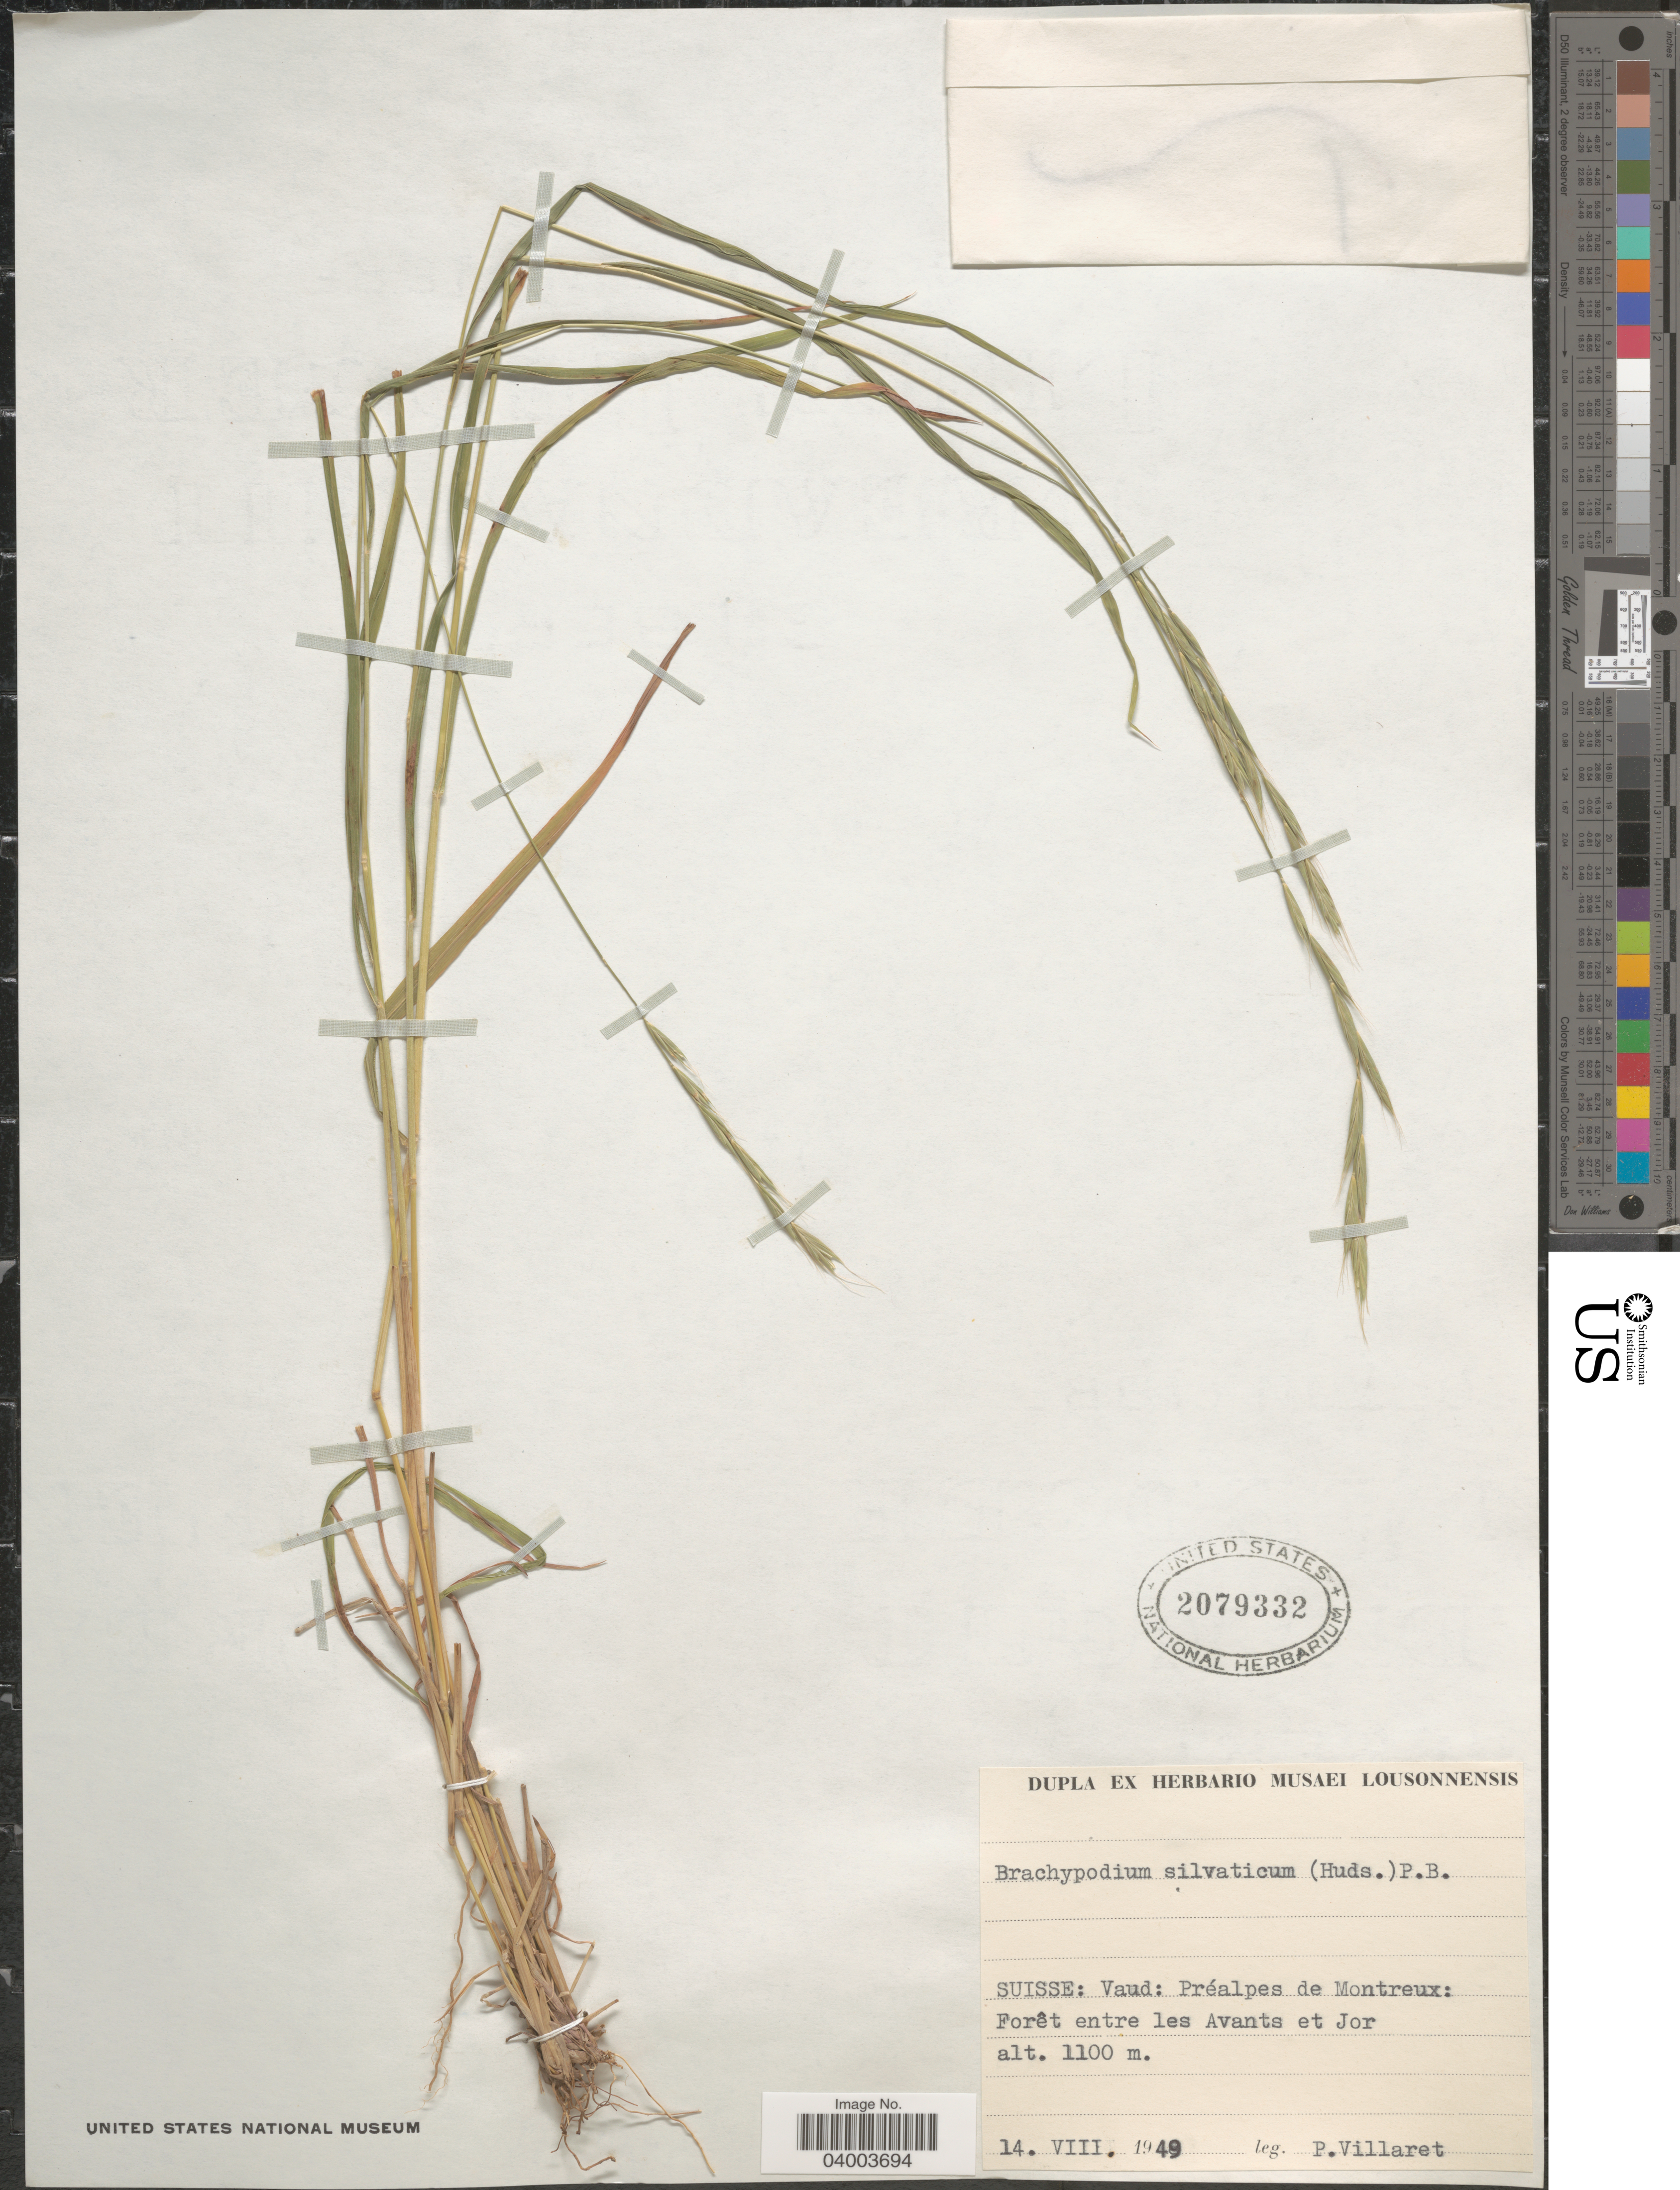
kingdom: Plantae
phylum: Tracheophyta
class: Liliopsida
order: Poales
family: Poaceae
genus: Brachypodium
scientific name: Brachypodium sylvaticum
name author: (Huds.) P. Beauv.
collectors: P. Villaret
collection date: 1949-08-14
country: Switzerland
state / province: Vaud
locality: Suisse: Vaud: Préalpes de Montreux: Forêt entre les Avants et Jor.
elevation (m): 1100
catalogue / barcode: US 2079332